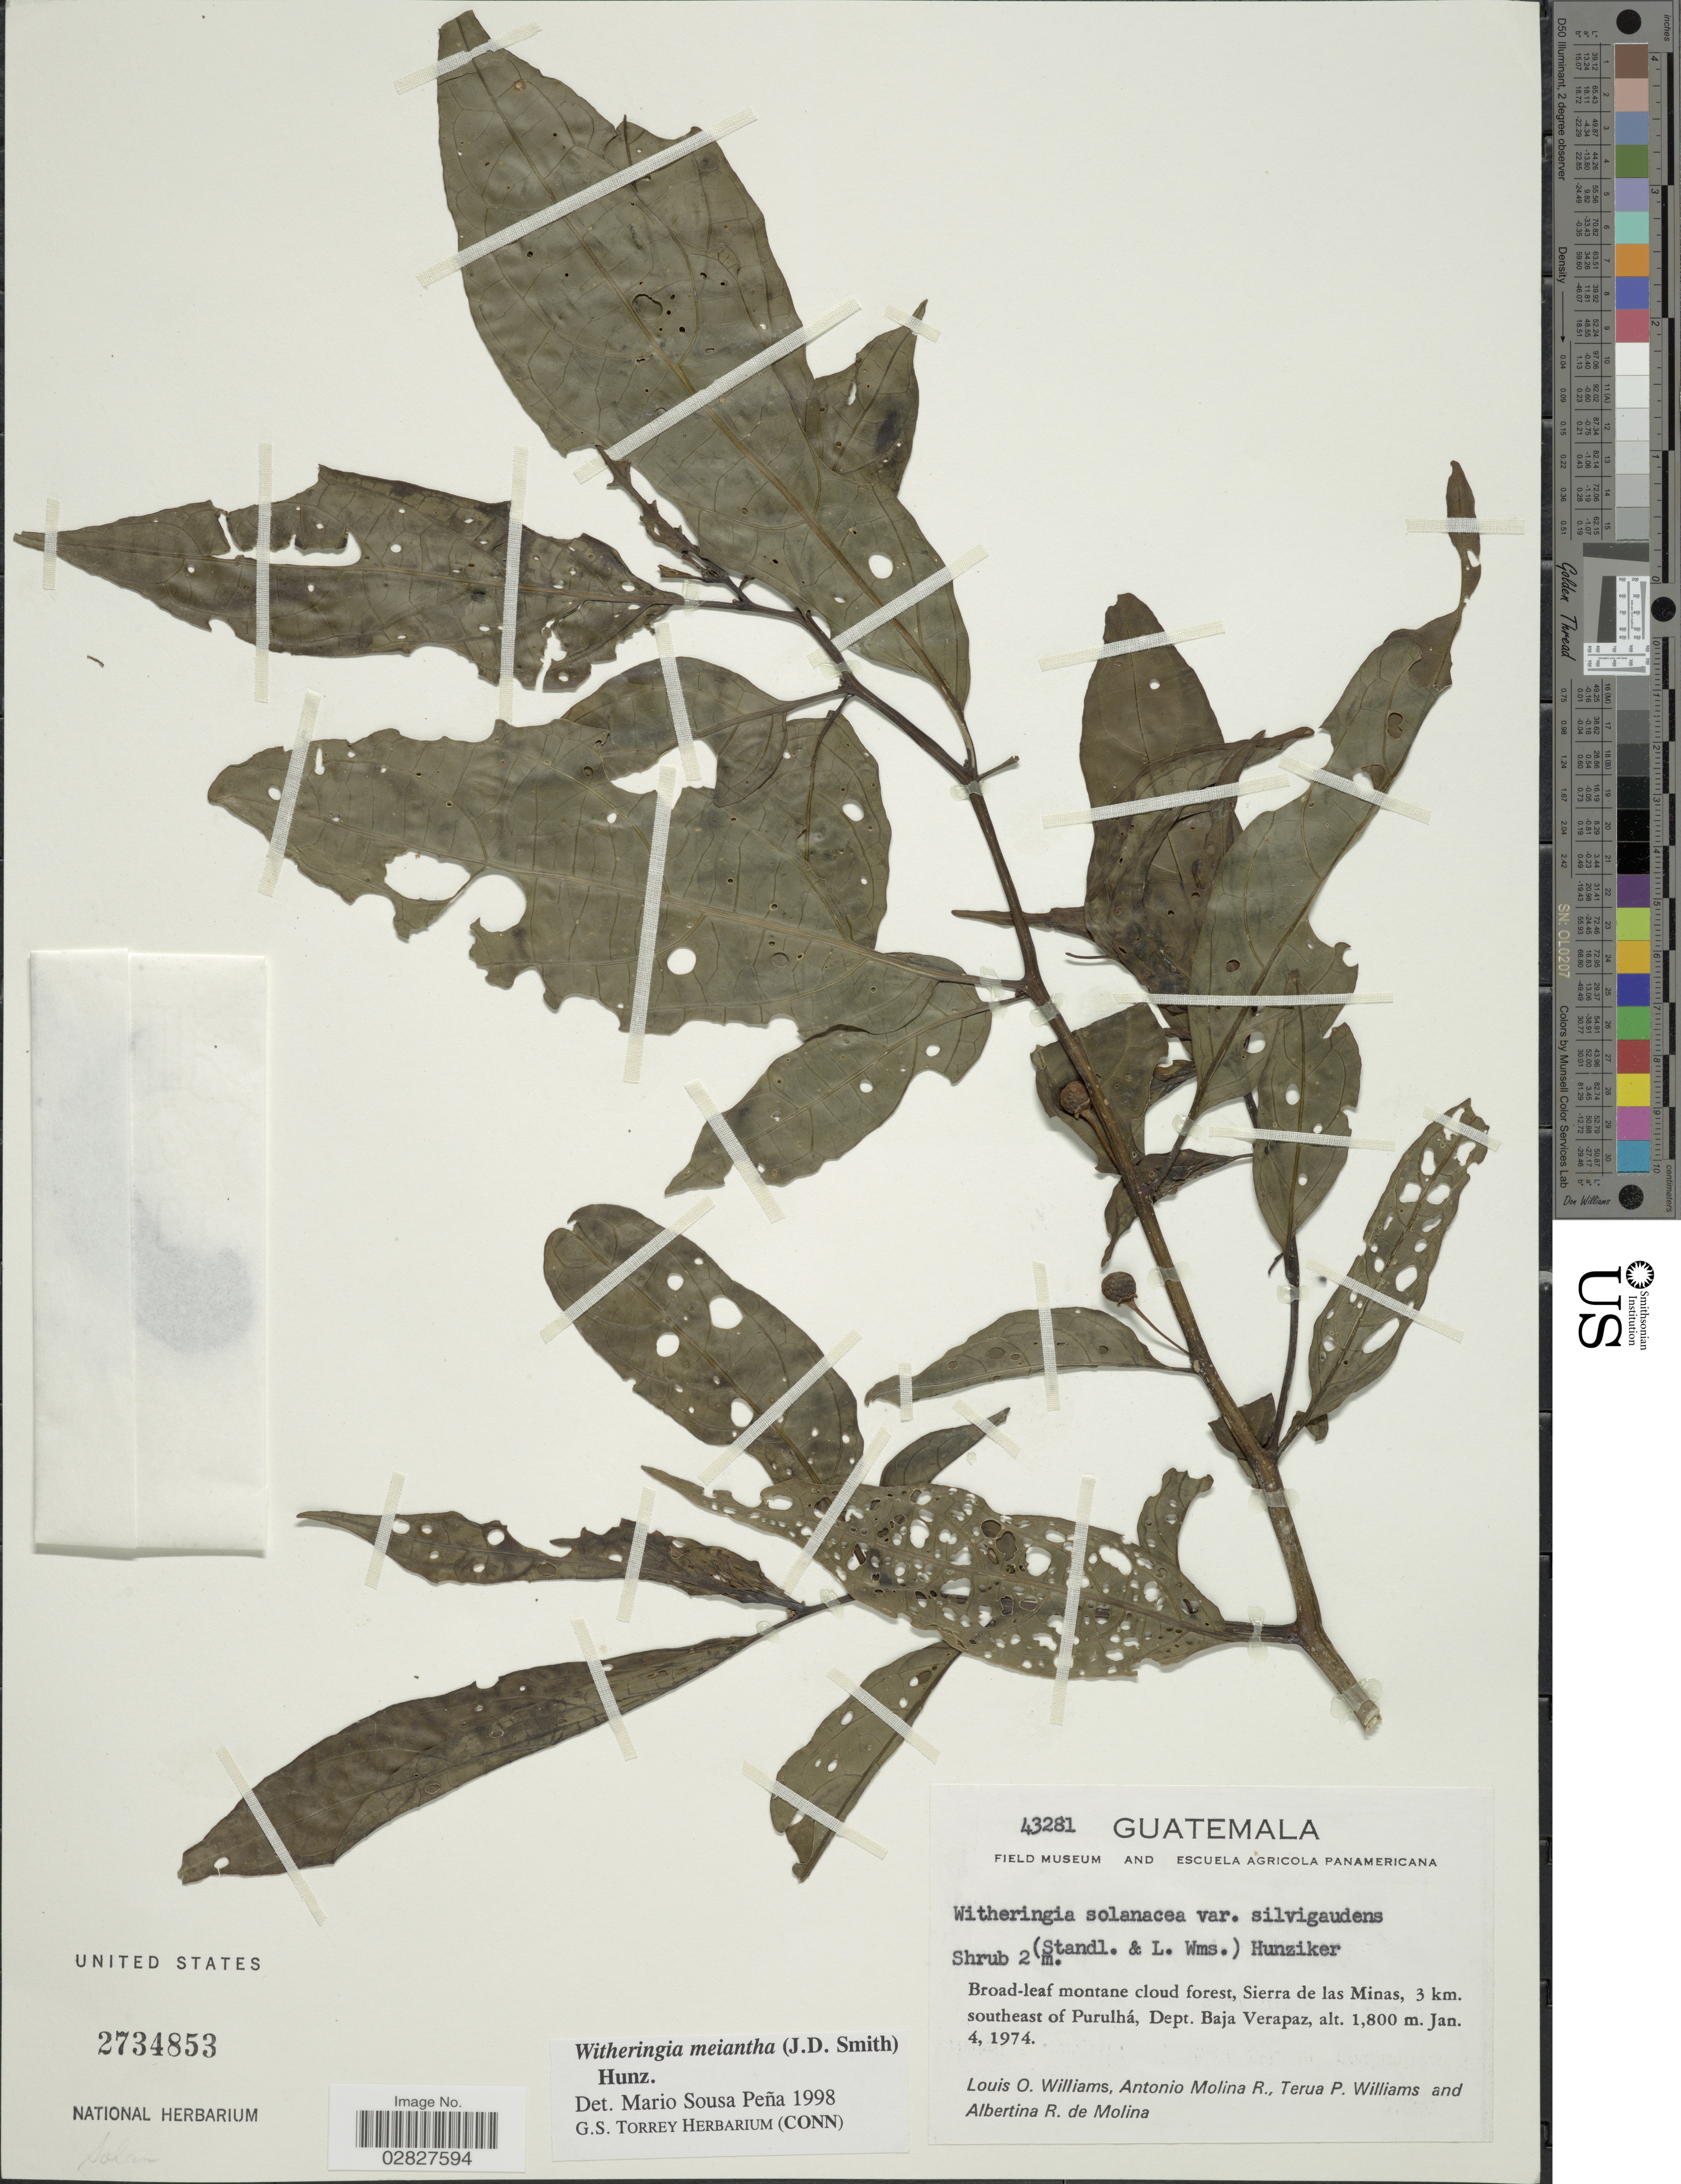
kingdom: Plantae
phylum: Tracheophyta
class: Magnoliopsida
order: Solanales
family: Solanaceae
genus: Witheringia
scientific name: Witheringia meiantha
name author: (Donn. Sm.) Hunz.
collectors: L. O. Williams, A. Molina R., T. Williams & A. R. Molina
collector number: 43281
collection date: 1974-01-04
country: Guatemala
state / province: Baja Verapaz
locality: Broad-leaf montane cloud forest, Sierra de las Minas, 3 km. southeast of Purulhá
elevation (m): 1800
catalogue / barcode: US 2734853